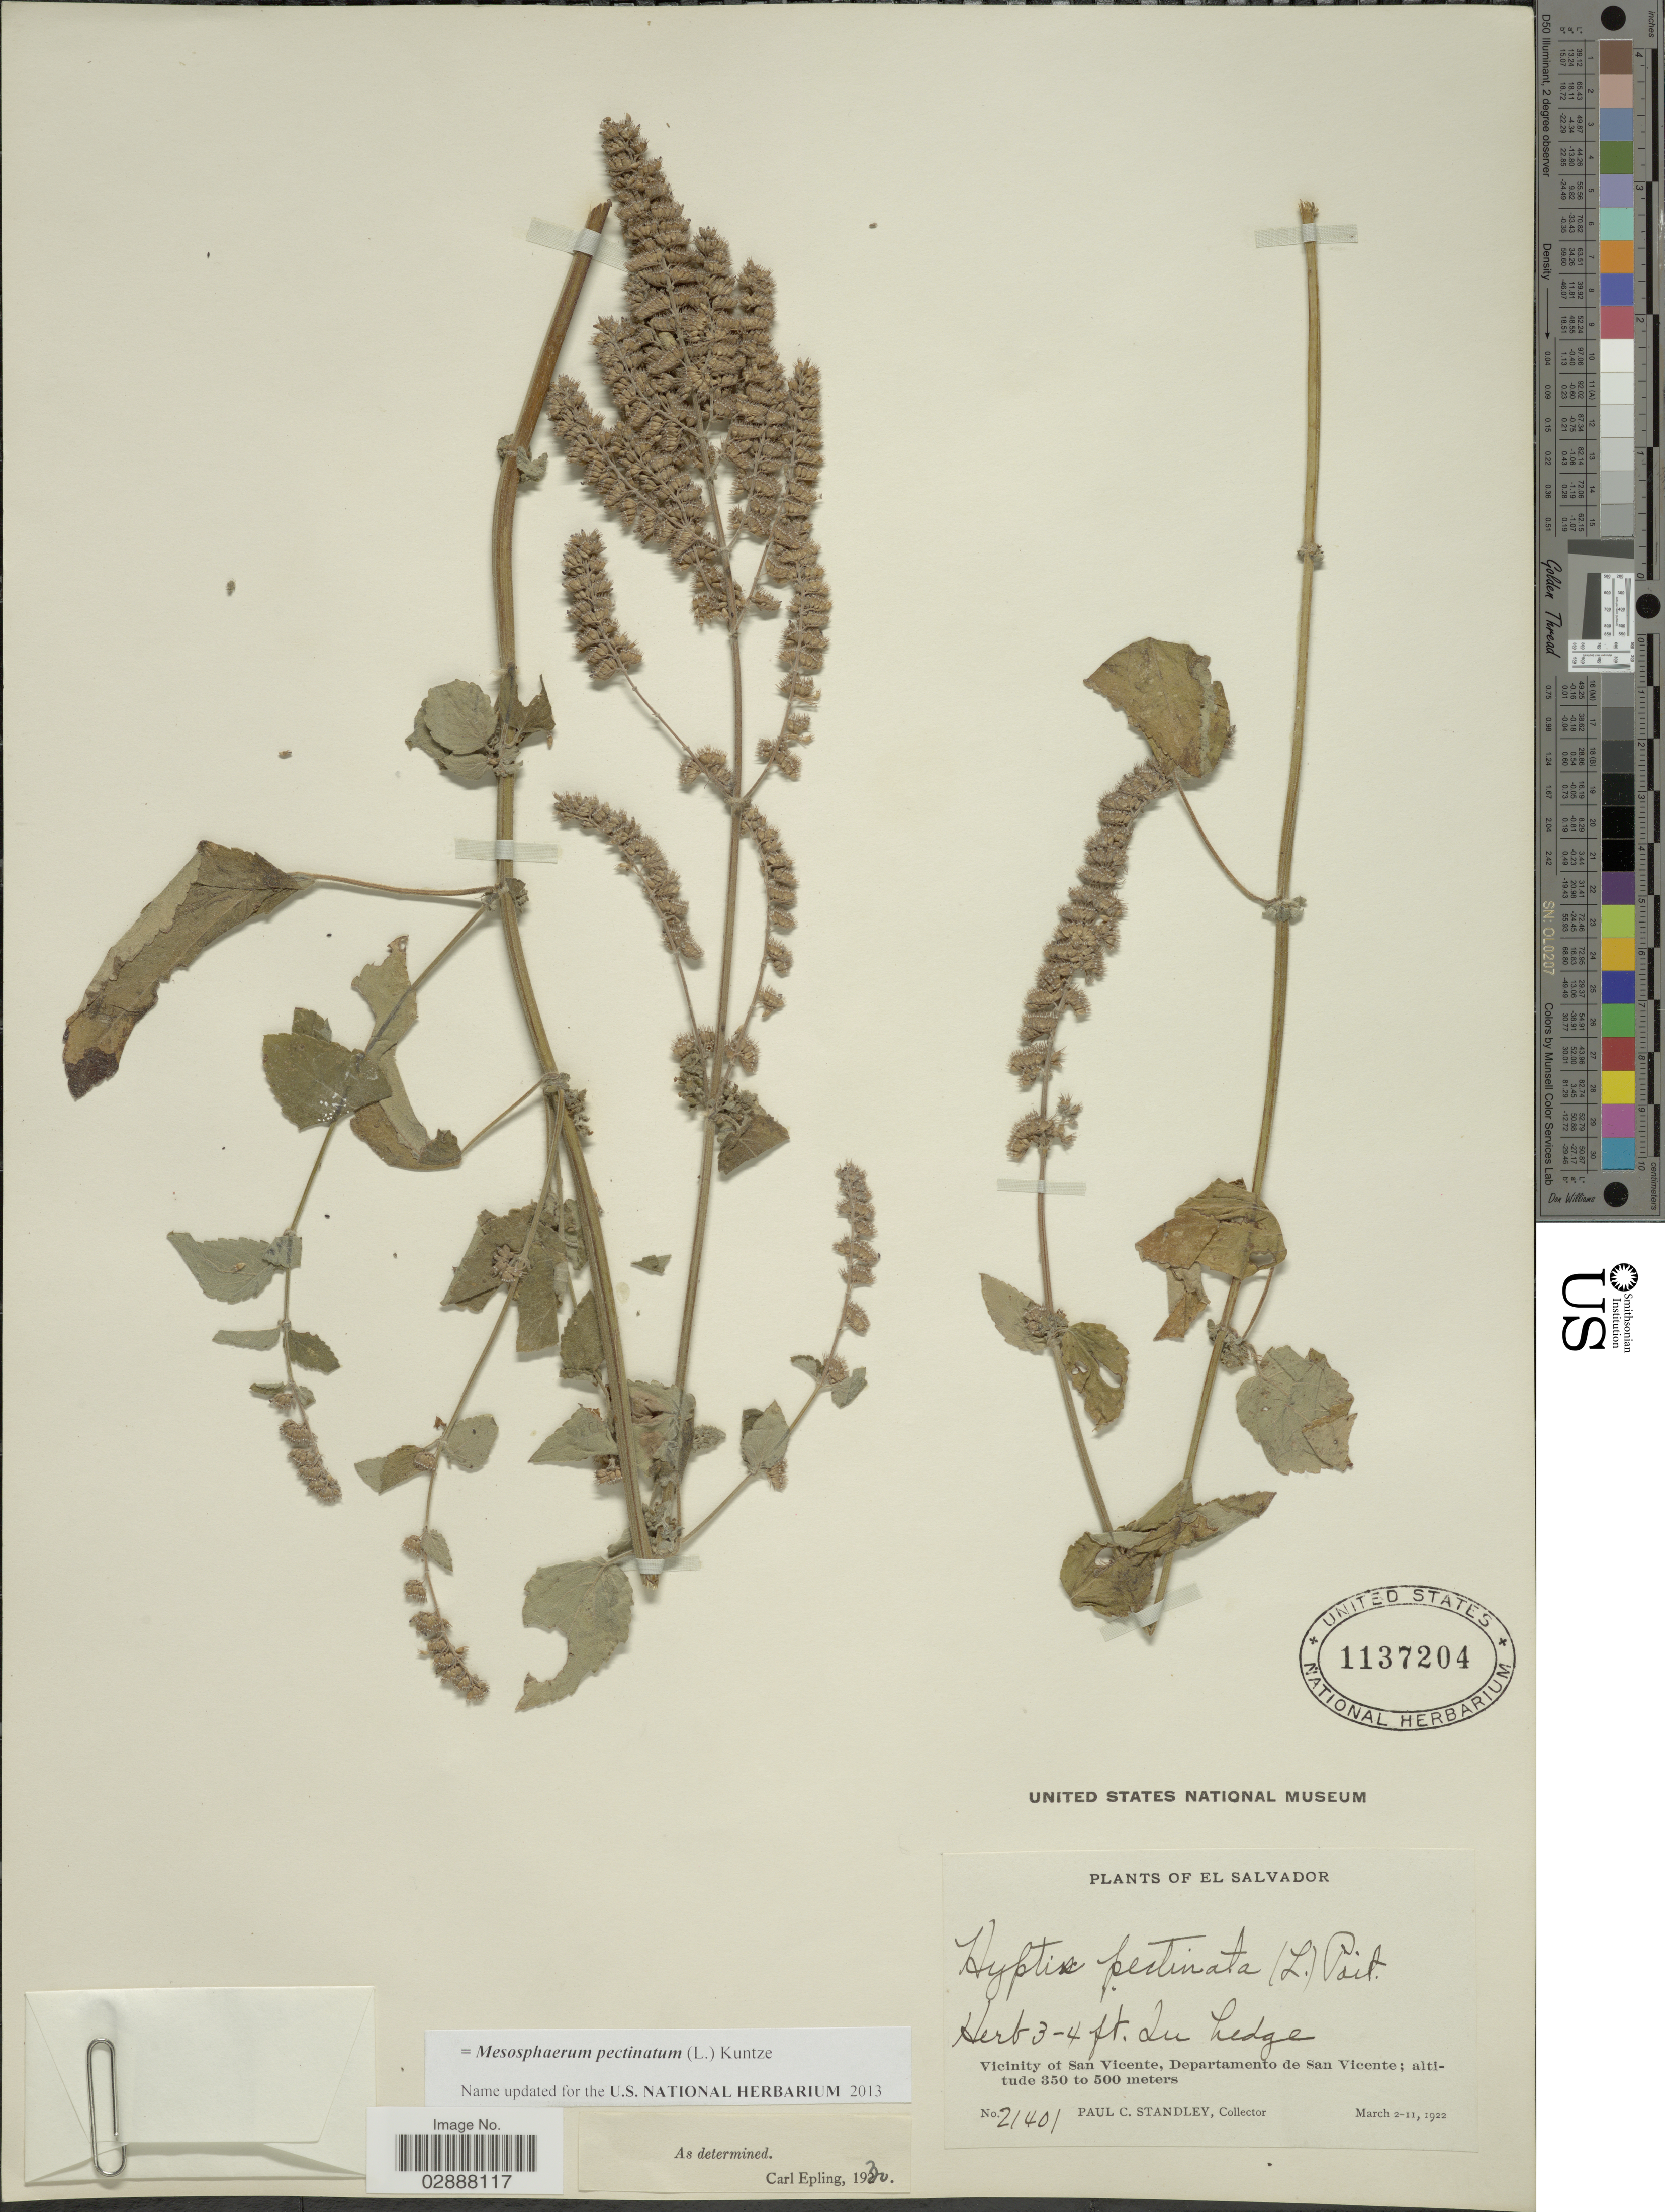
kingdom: Plantae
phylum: Tracheophyta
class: Magnoliopsida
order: Lamiales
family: Lamiaceae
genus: Mesosphaerum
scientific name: Mesosphaerum pectinatum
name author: (L.) Kuntze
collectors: P. C. Standley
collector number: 21401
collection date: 1922-03-02/1922-03-11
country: El Salvador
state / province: San Vincente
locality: Vicinity of San Vicente, Departamento de San Vicente.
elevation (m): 350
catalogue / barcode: US 1137204